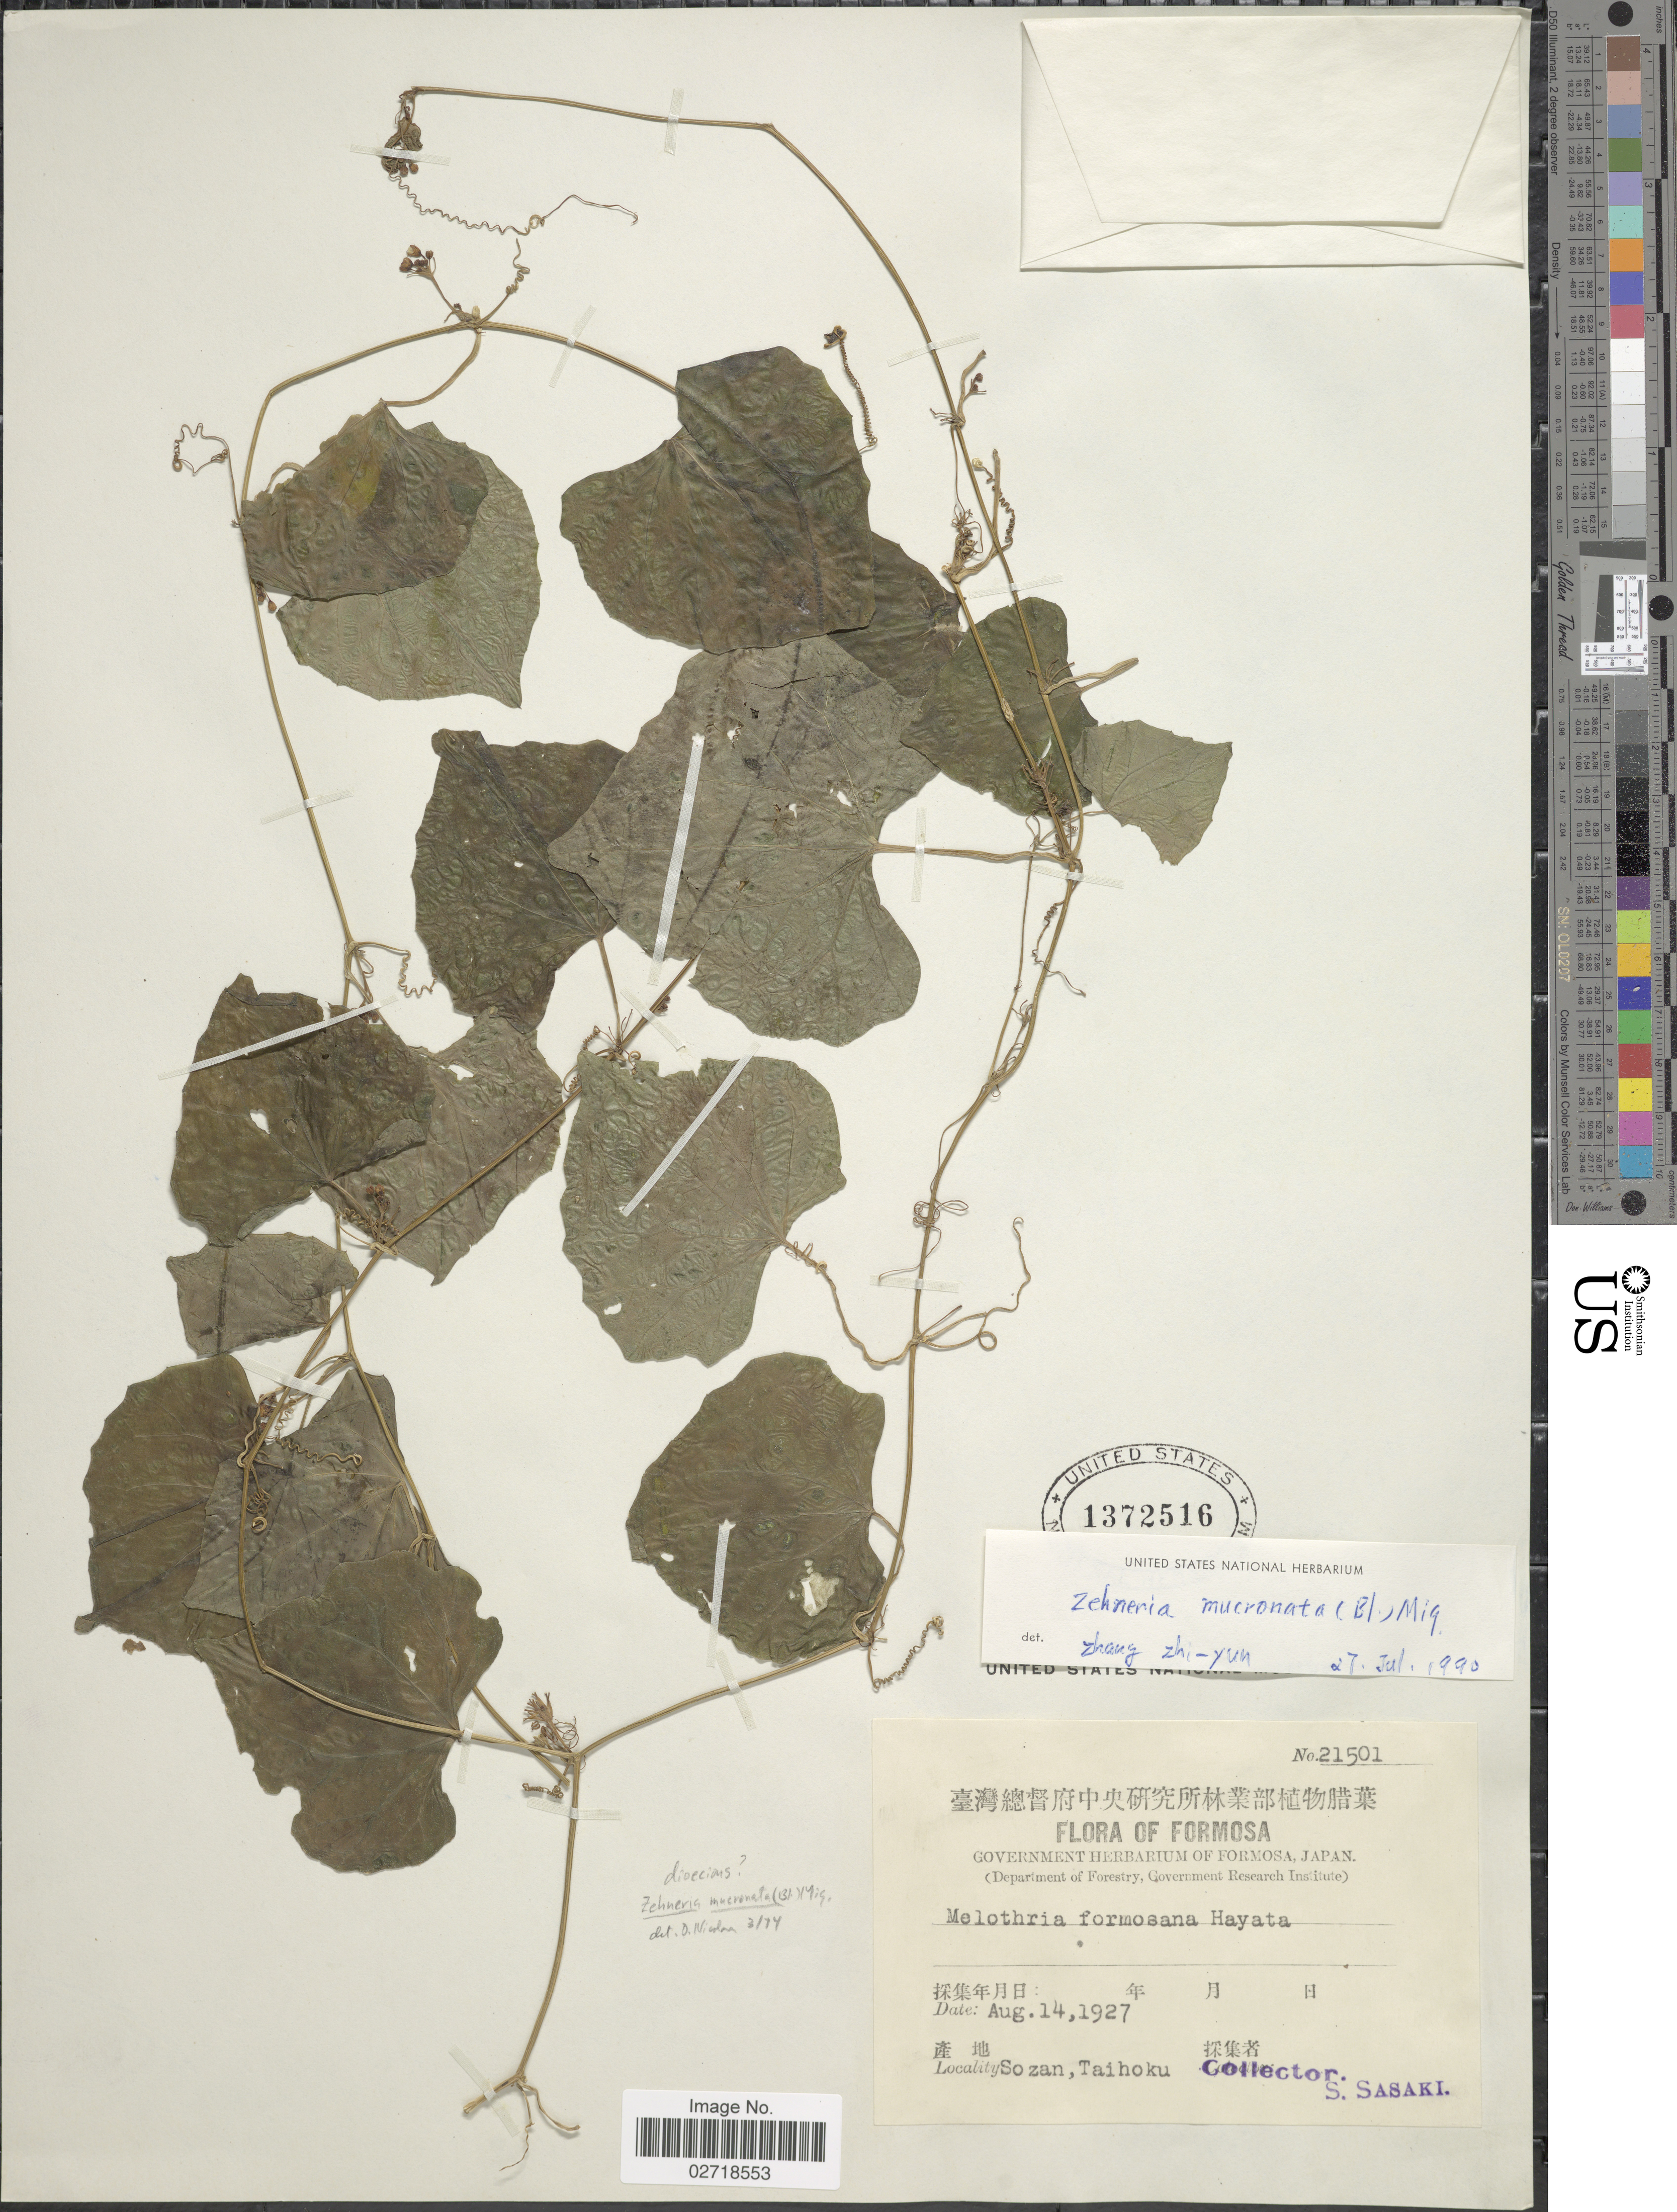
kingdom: Plantae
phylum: Tracheophyta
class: Magnoliopsida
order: Cucurbitales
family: Cucurbitaceae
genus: Zehneria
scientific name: Zehneria mucronata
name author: (Blume) Miq.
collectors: S. Sasaki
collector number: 21501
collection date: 1927-08-14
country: Taiwan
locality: Formosa, Sozan, Taihoku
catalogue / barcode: US 1372516